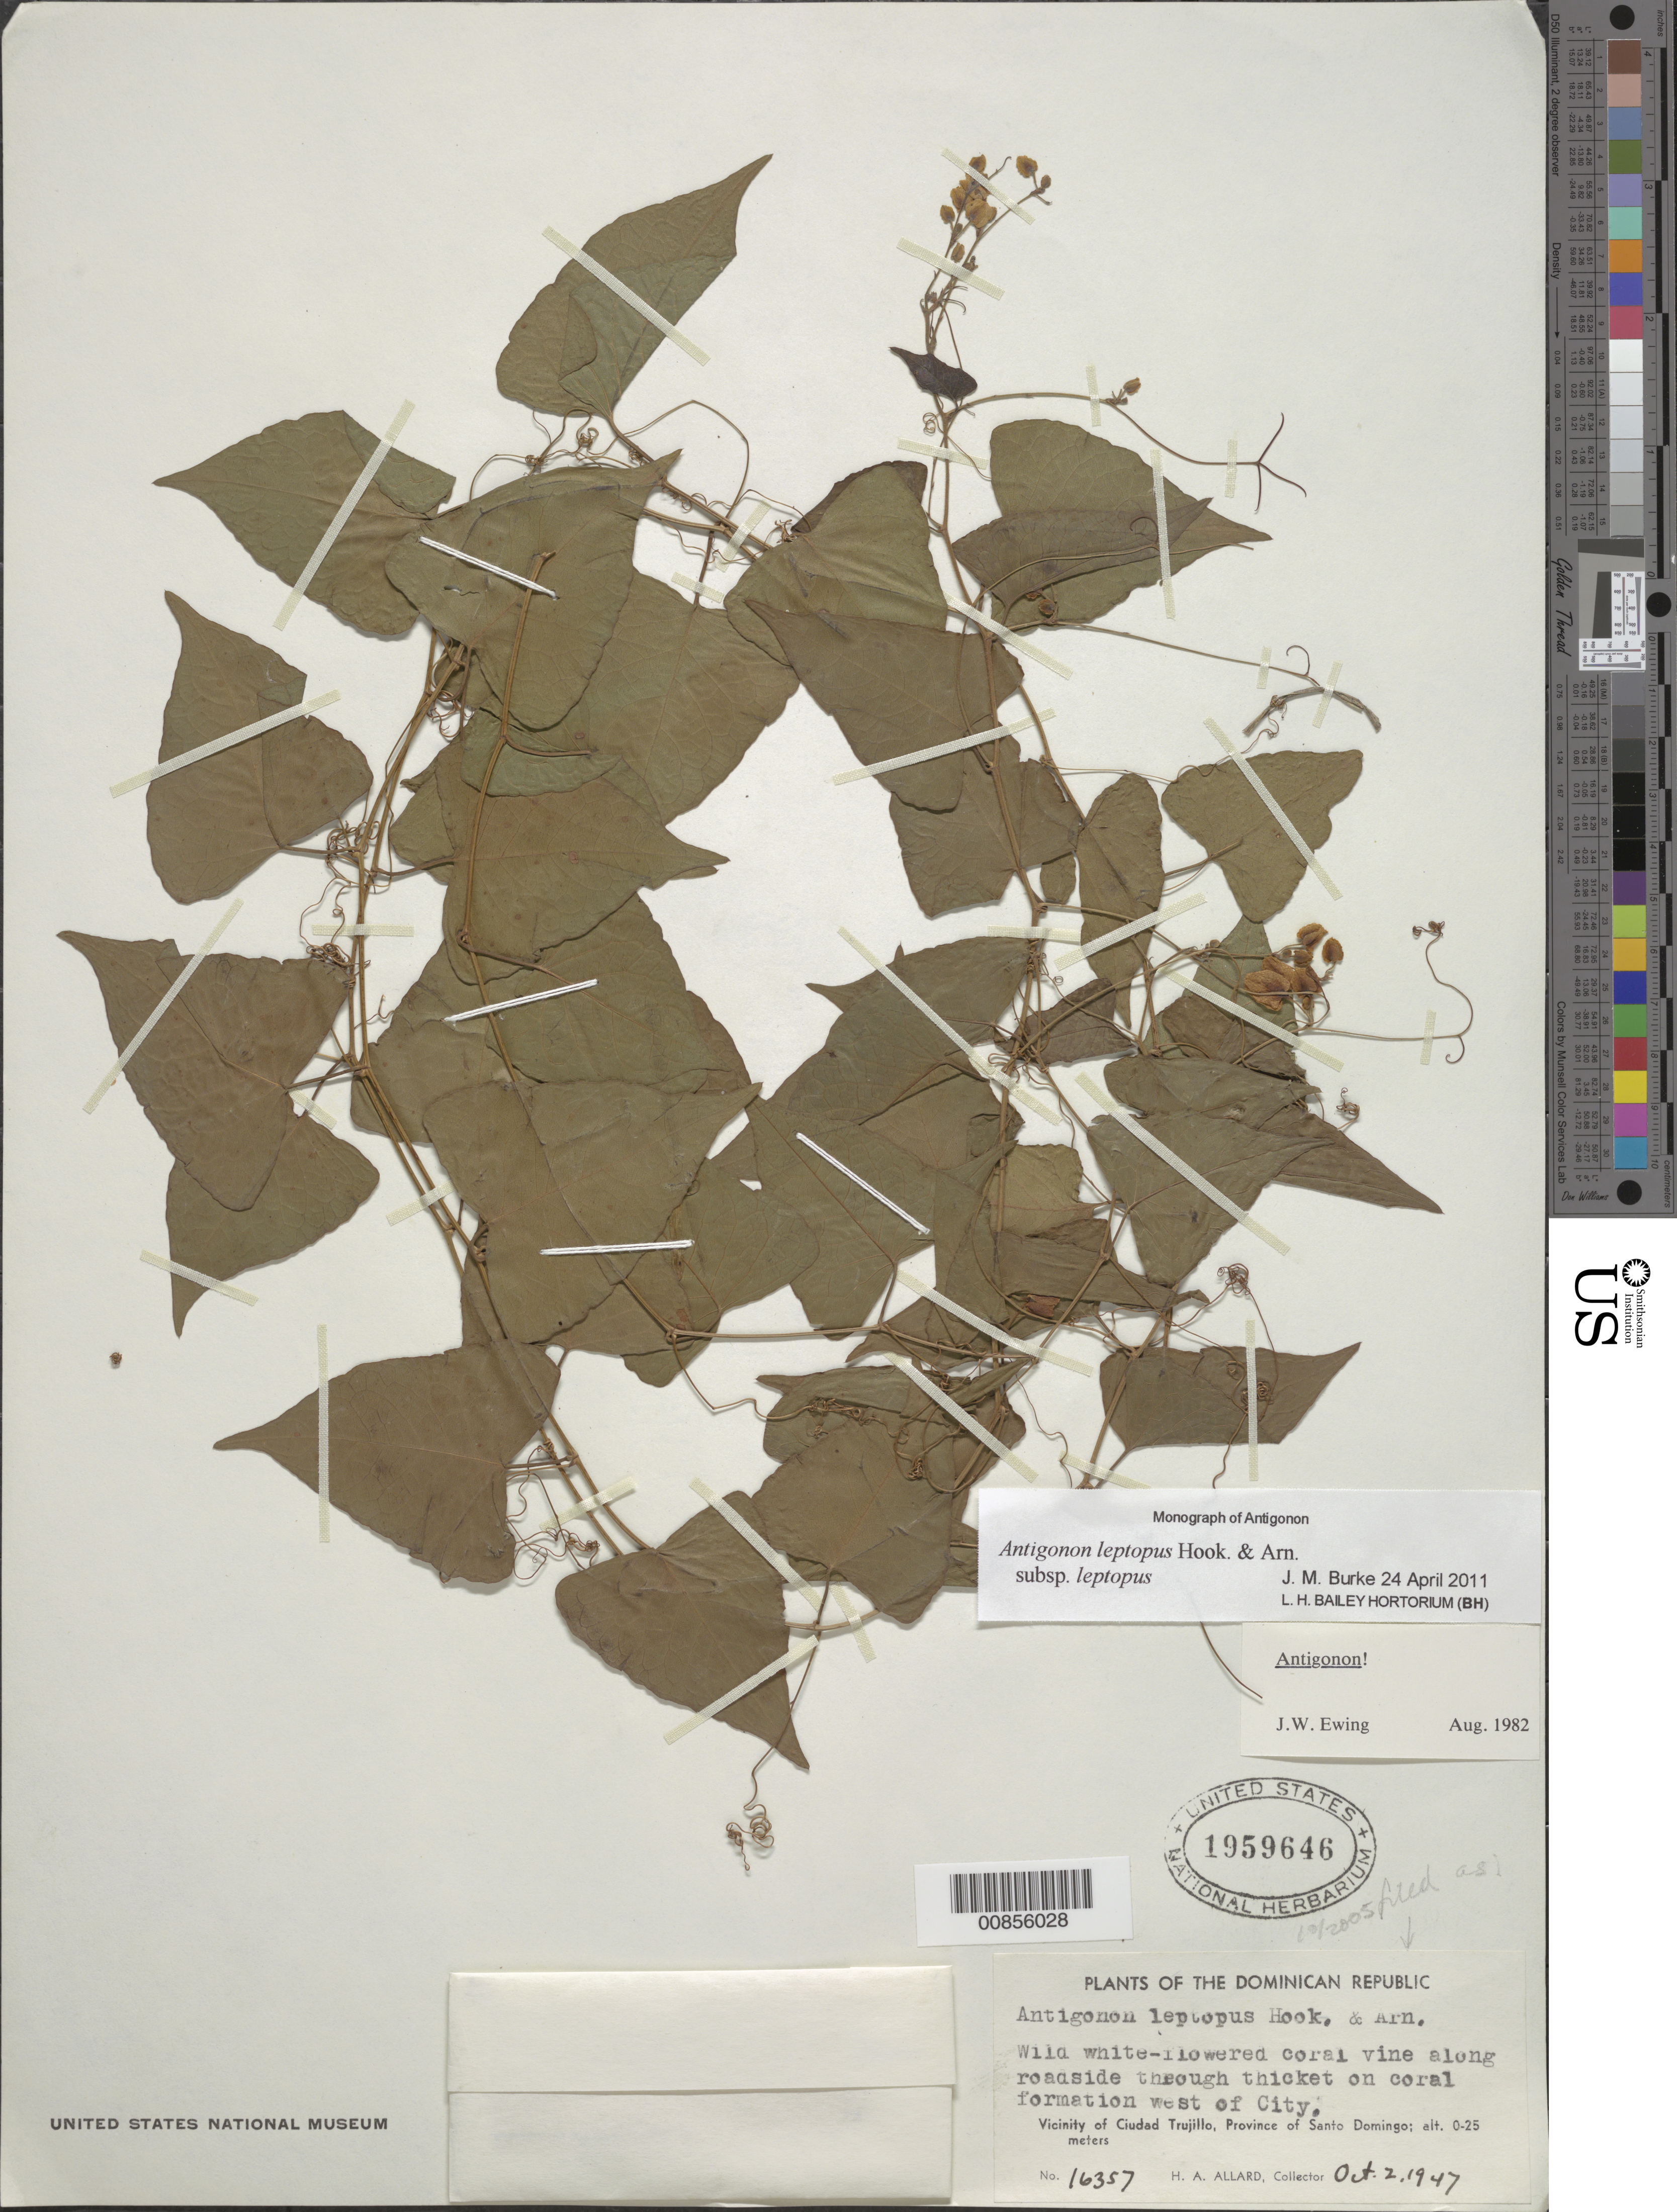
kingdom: Plantae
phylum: Tracheophyta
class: Magnoliopsida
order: Caryophyllales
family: Polygonaceae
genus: Antigonon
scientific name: Antigonon leptopus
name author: Hook. & Arn.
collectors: H. A. Allard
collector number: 16357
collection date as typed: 02 Oct 1947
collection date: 1947-10-02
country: Dominican Republic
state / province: Distrito Nacional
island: Hispaniola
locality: Vicinity of Ciudad Trujillo, Province of Santo Domingo (obsolete). Along roadside through coral formation west of city.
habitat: Along roadside through coral formation.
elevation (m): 0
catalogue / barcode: US 1959646